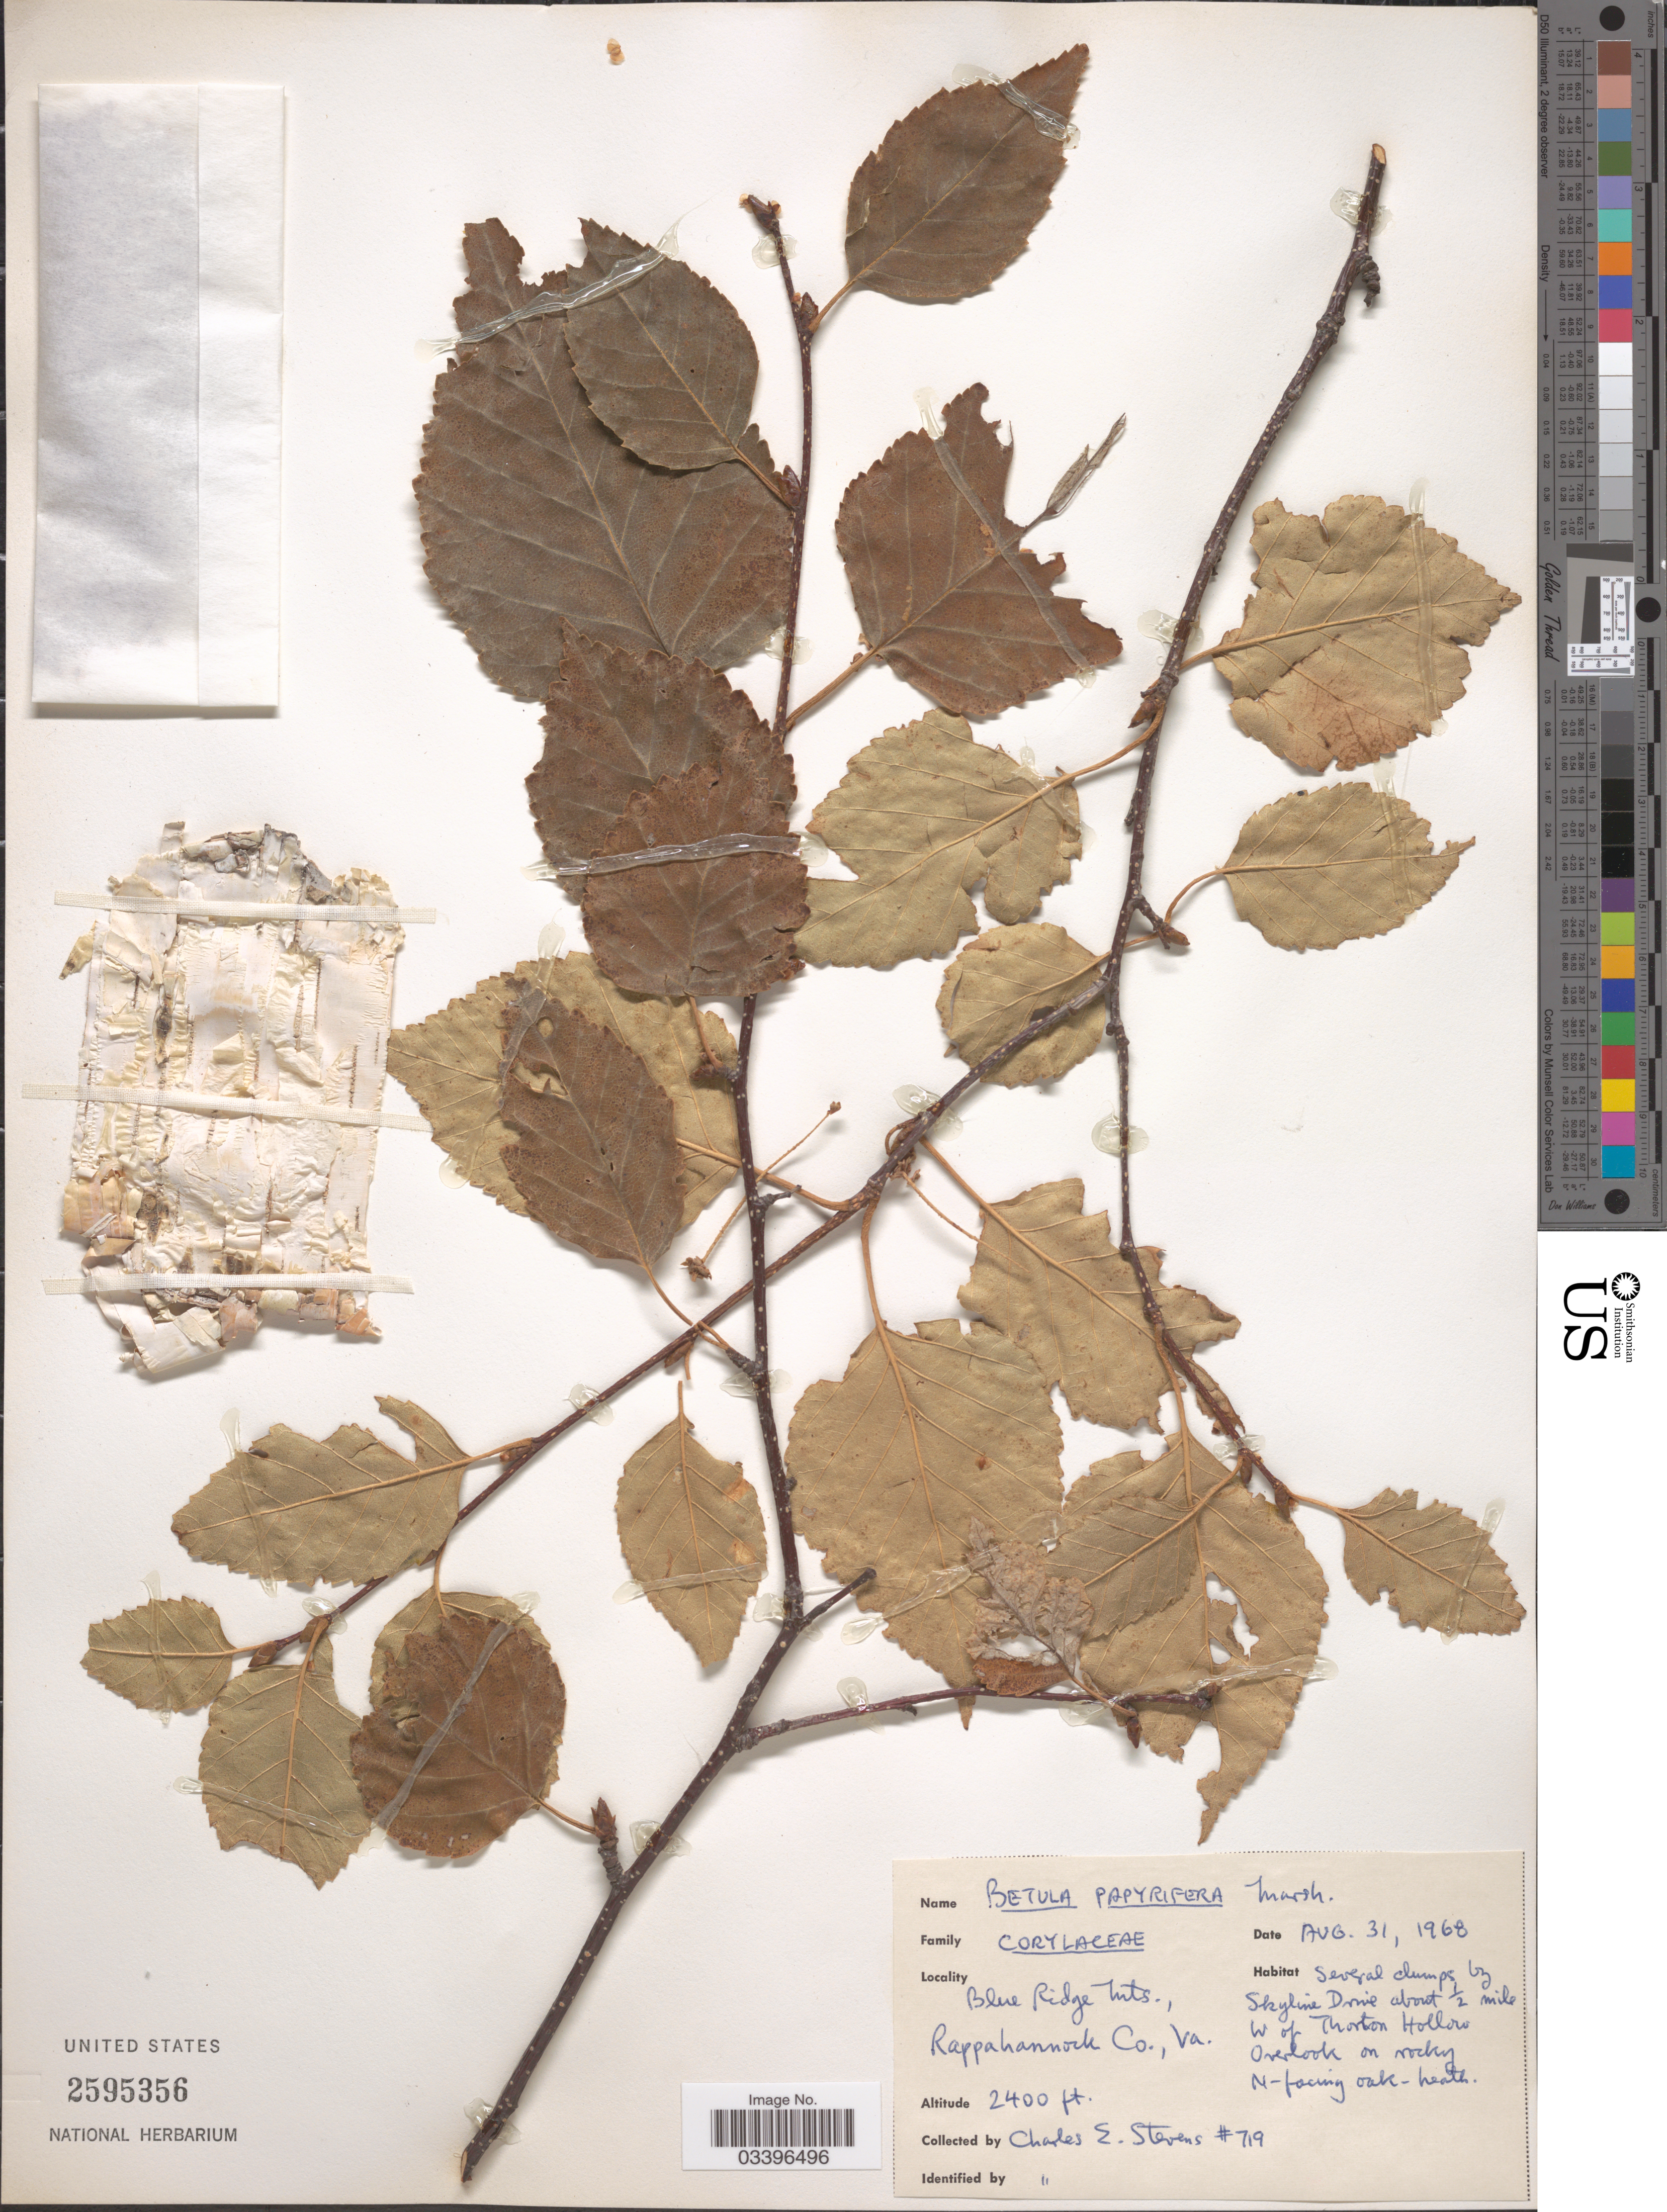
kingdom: Plantae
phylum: Tracheophyta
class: Magnoliopsida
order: Fagales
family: Betulaceae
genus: Betula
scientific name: Betula papyrifera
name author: Marshall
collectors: C. Stevens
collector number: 719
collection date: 1968-08-31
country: United States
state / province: Virginia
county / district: Rappahannock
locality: Blue Ridge Mts., Skyline Drive about 1/2 mile W of Thorton Hollow Overlook on rocky N-facing oak-heath.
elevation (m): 732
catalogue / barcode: US 2595356